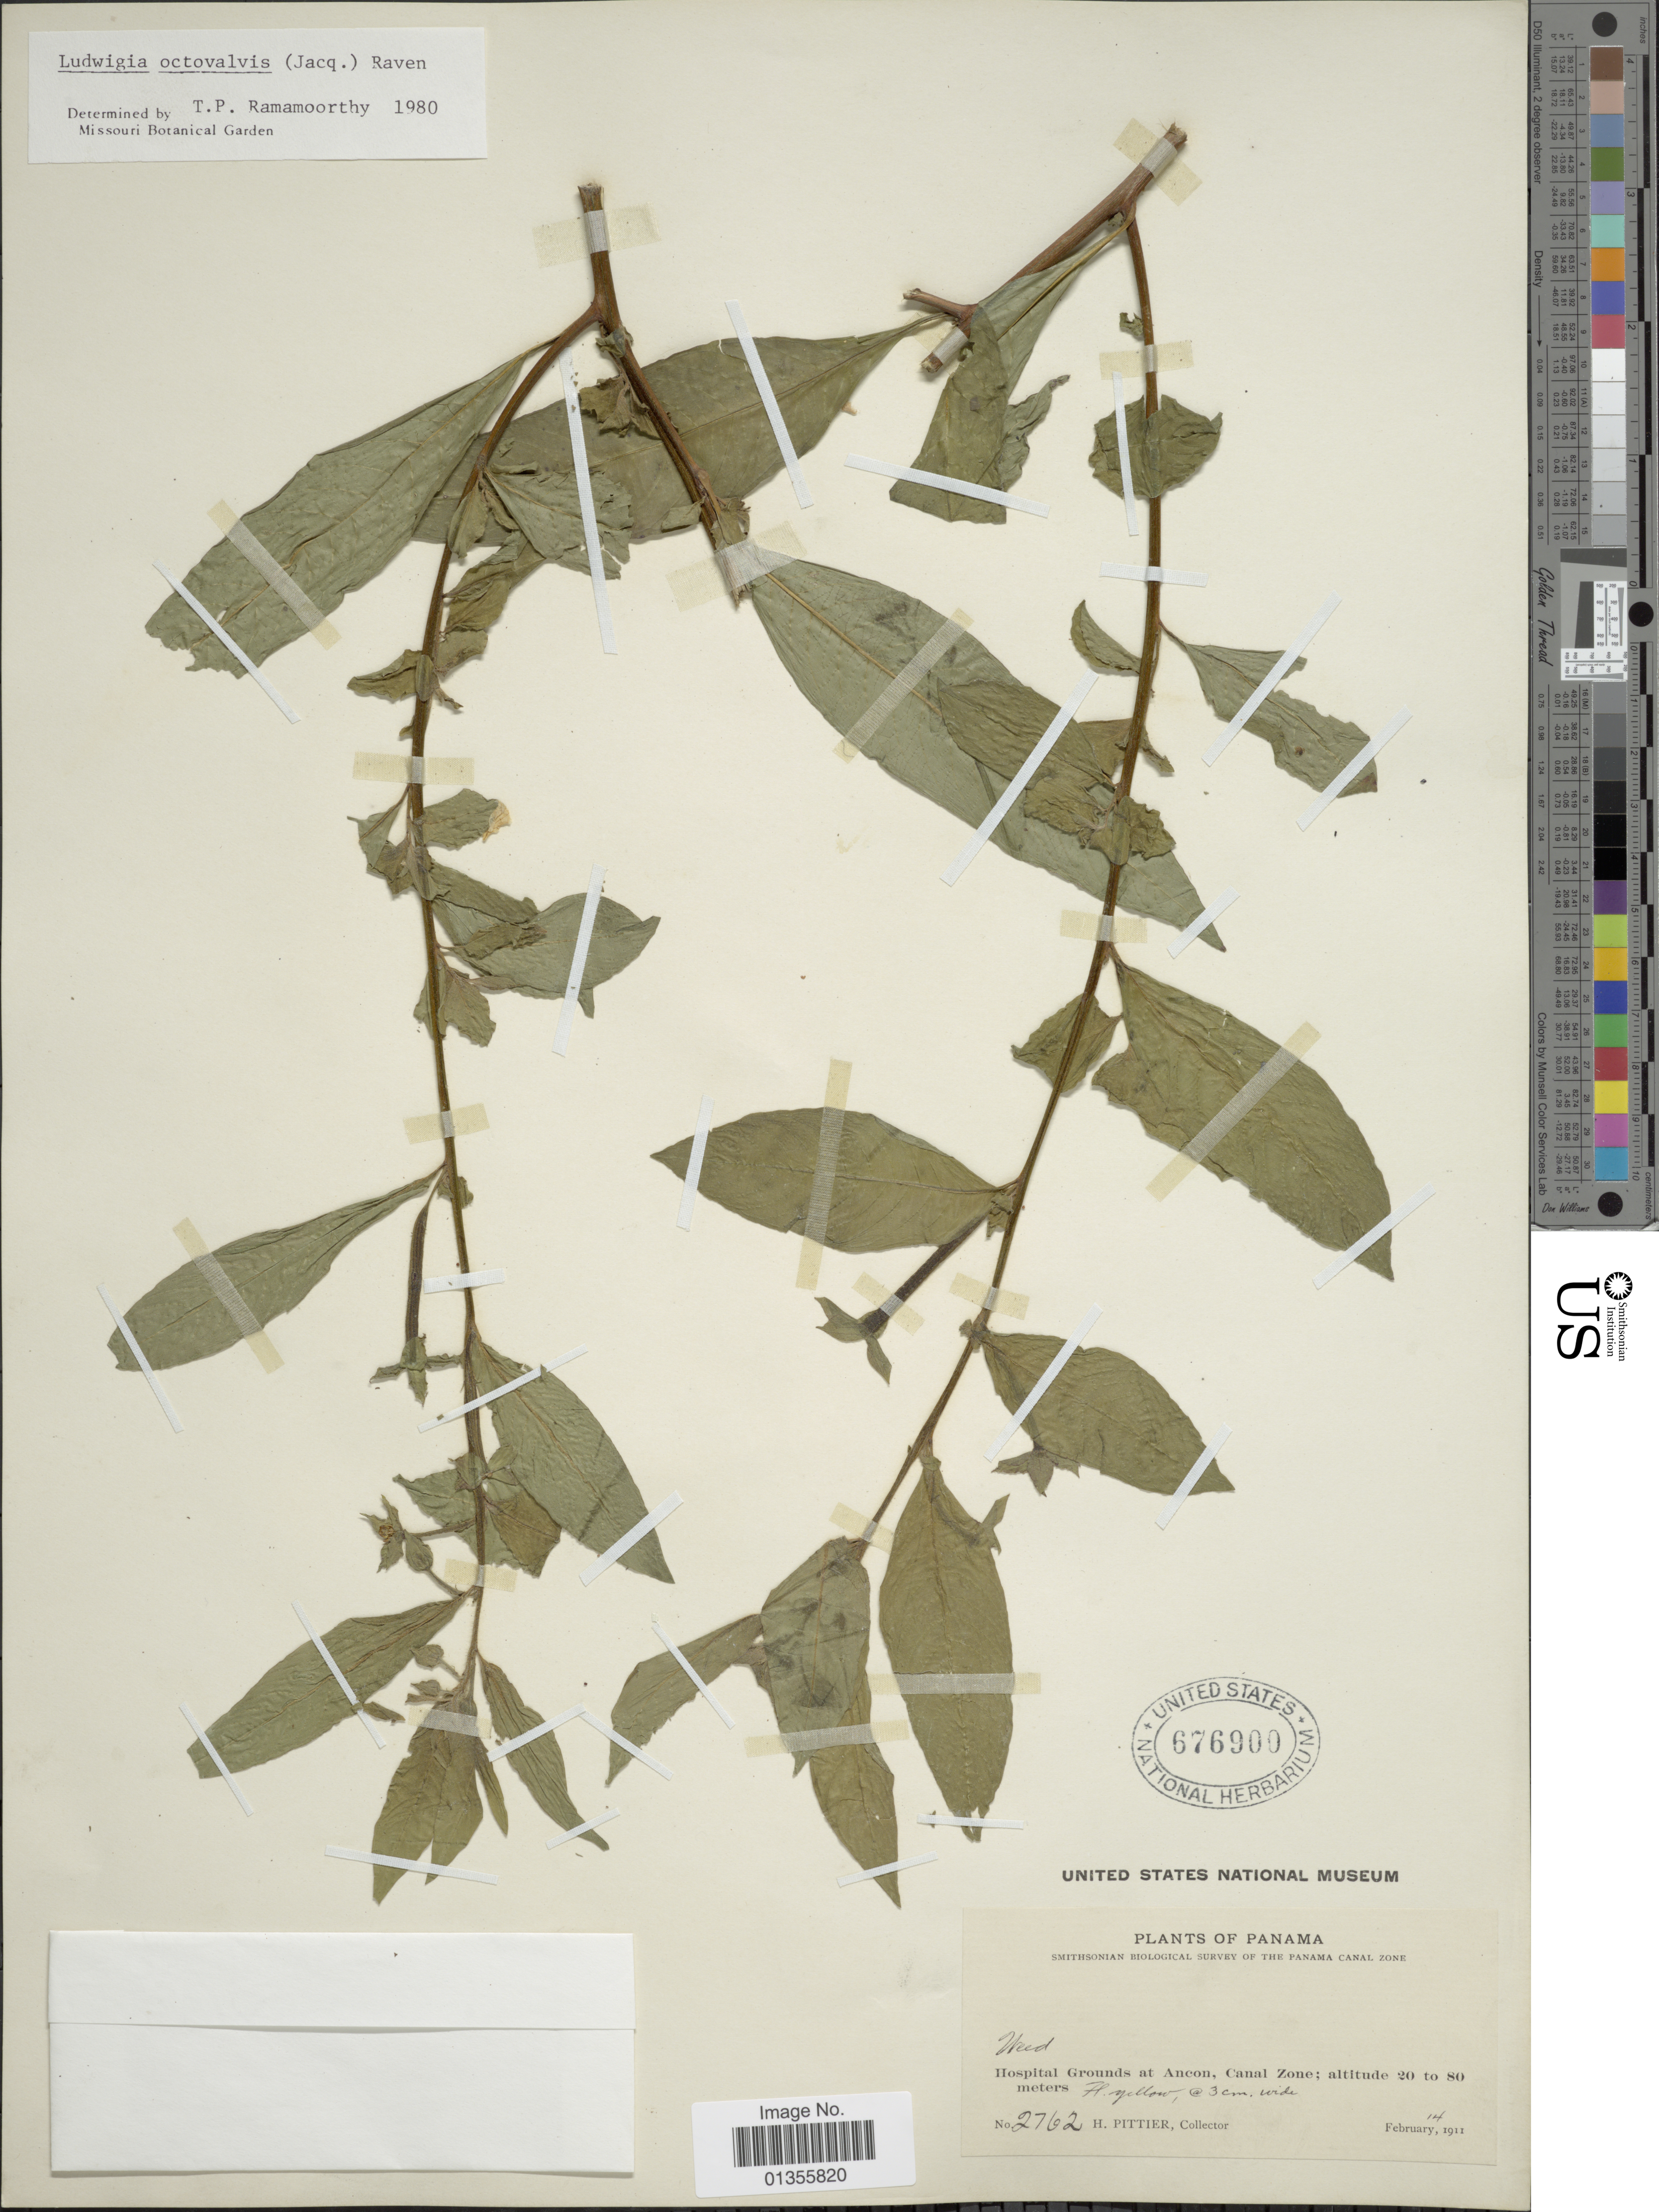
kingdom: Plantae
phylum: Tracheophyta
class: Magnoliopsida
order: Myrtales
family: Onagraceae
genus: Ludwigia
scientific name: Ludwigia octovalvis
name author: (Jacq.) P.H. Raven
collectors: H. F. Pittier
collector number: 2762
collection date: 1911-02-14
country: Panama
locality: Hospital Grounds at Ancon, Canal Zone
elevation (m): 20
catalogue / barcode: US 676900